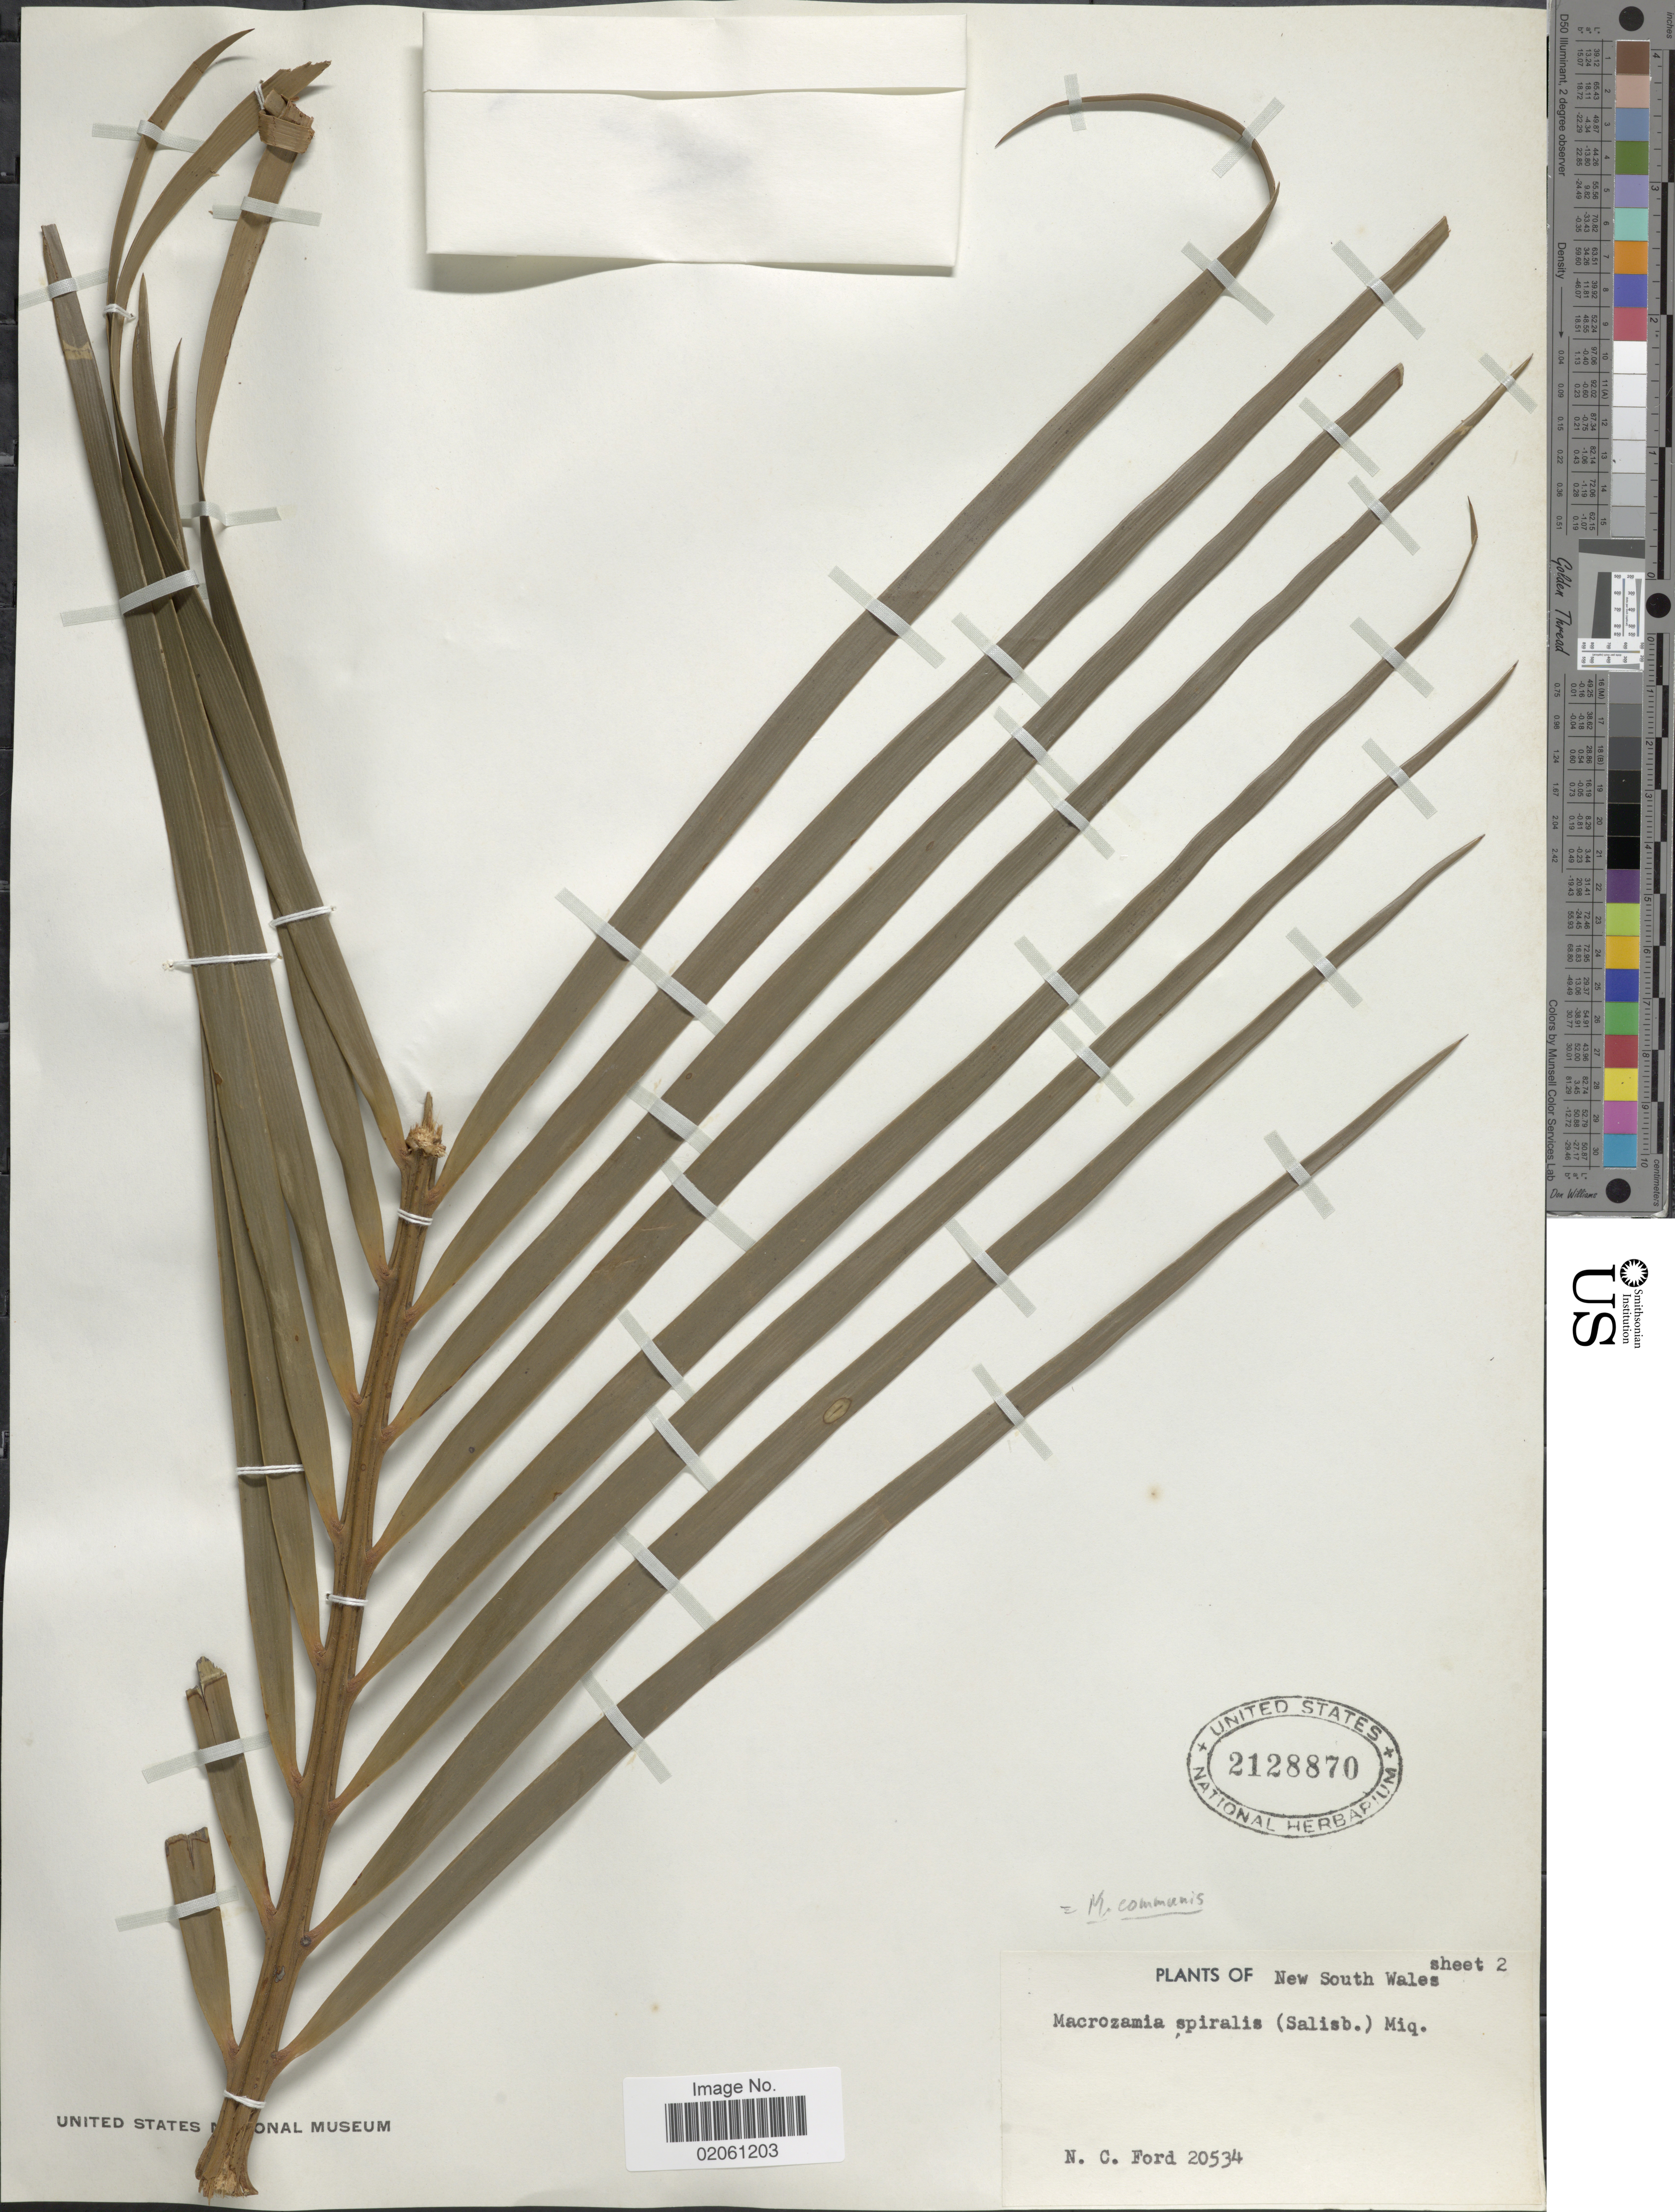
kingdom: Plantae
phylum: Tracheophyta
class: Cycadopsida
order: Cycadales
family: Zamiaceae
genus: Macrozamia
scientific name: Macrozamia communis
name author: L.A.S. Johnson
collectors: N. Ford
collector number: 20534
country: Australia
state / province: New South Wales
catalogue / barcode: US 2128870